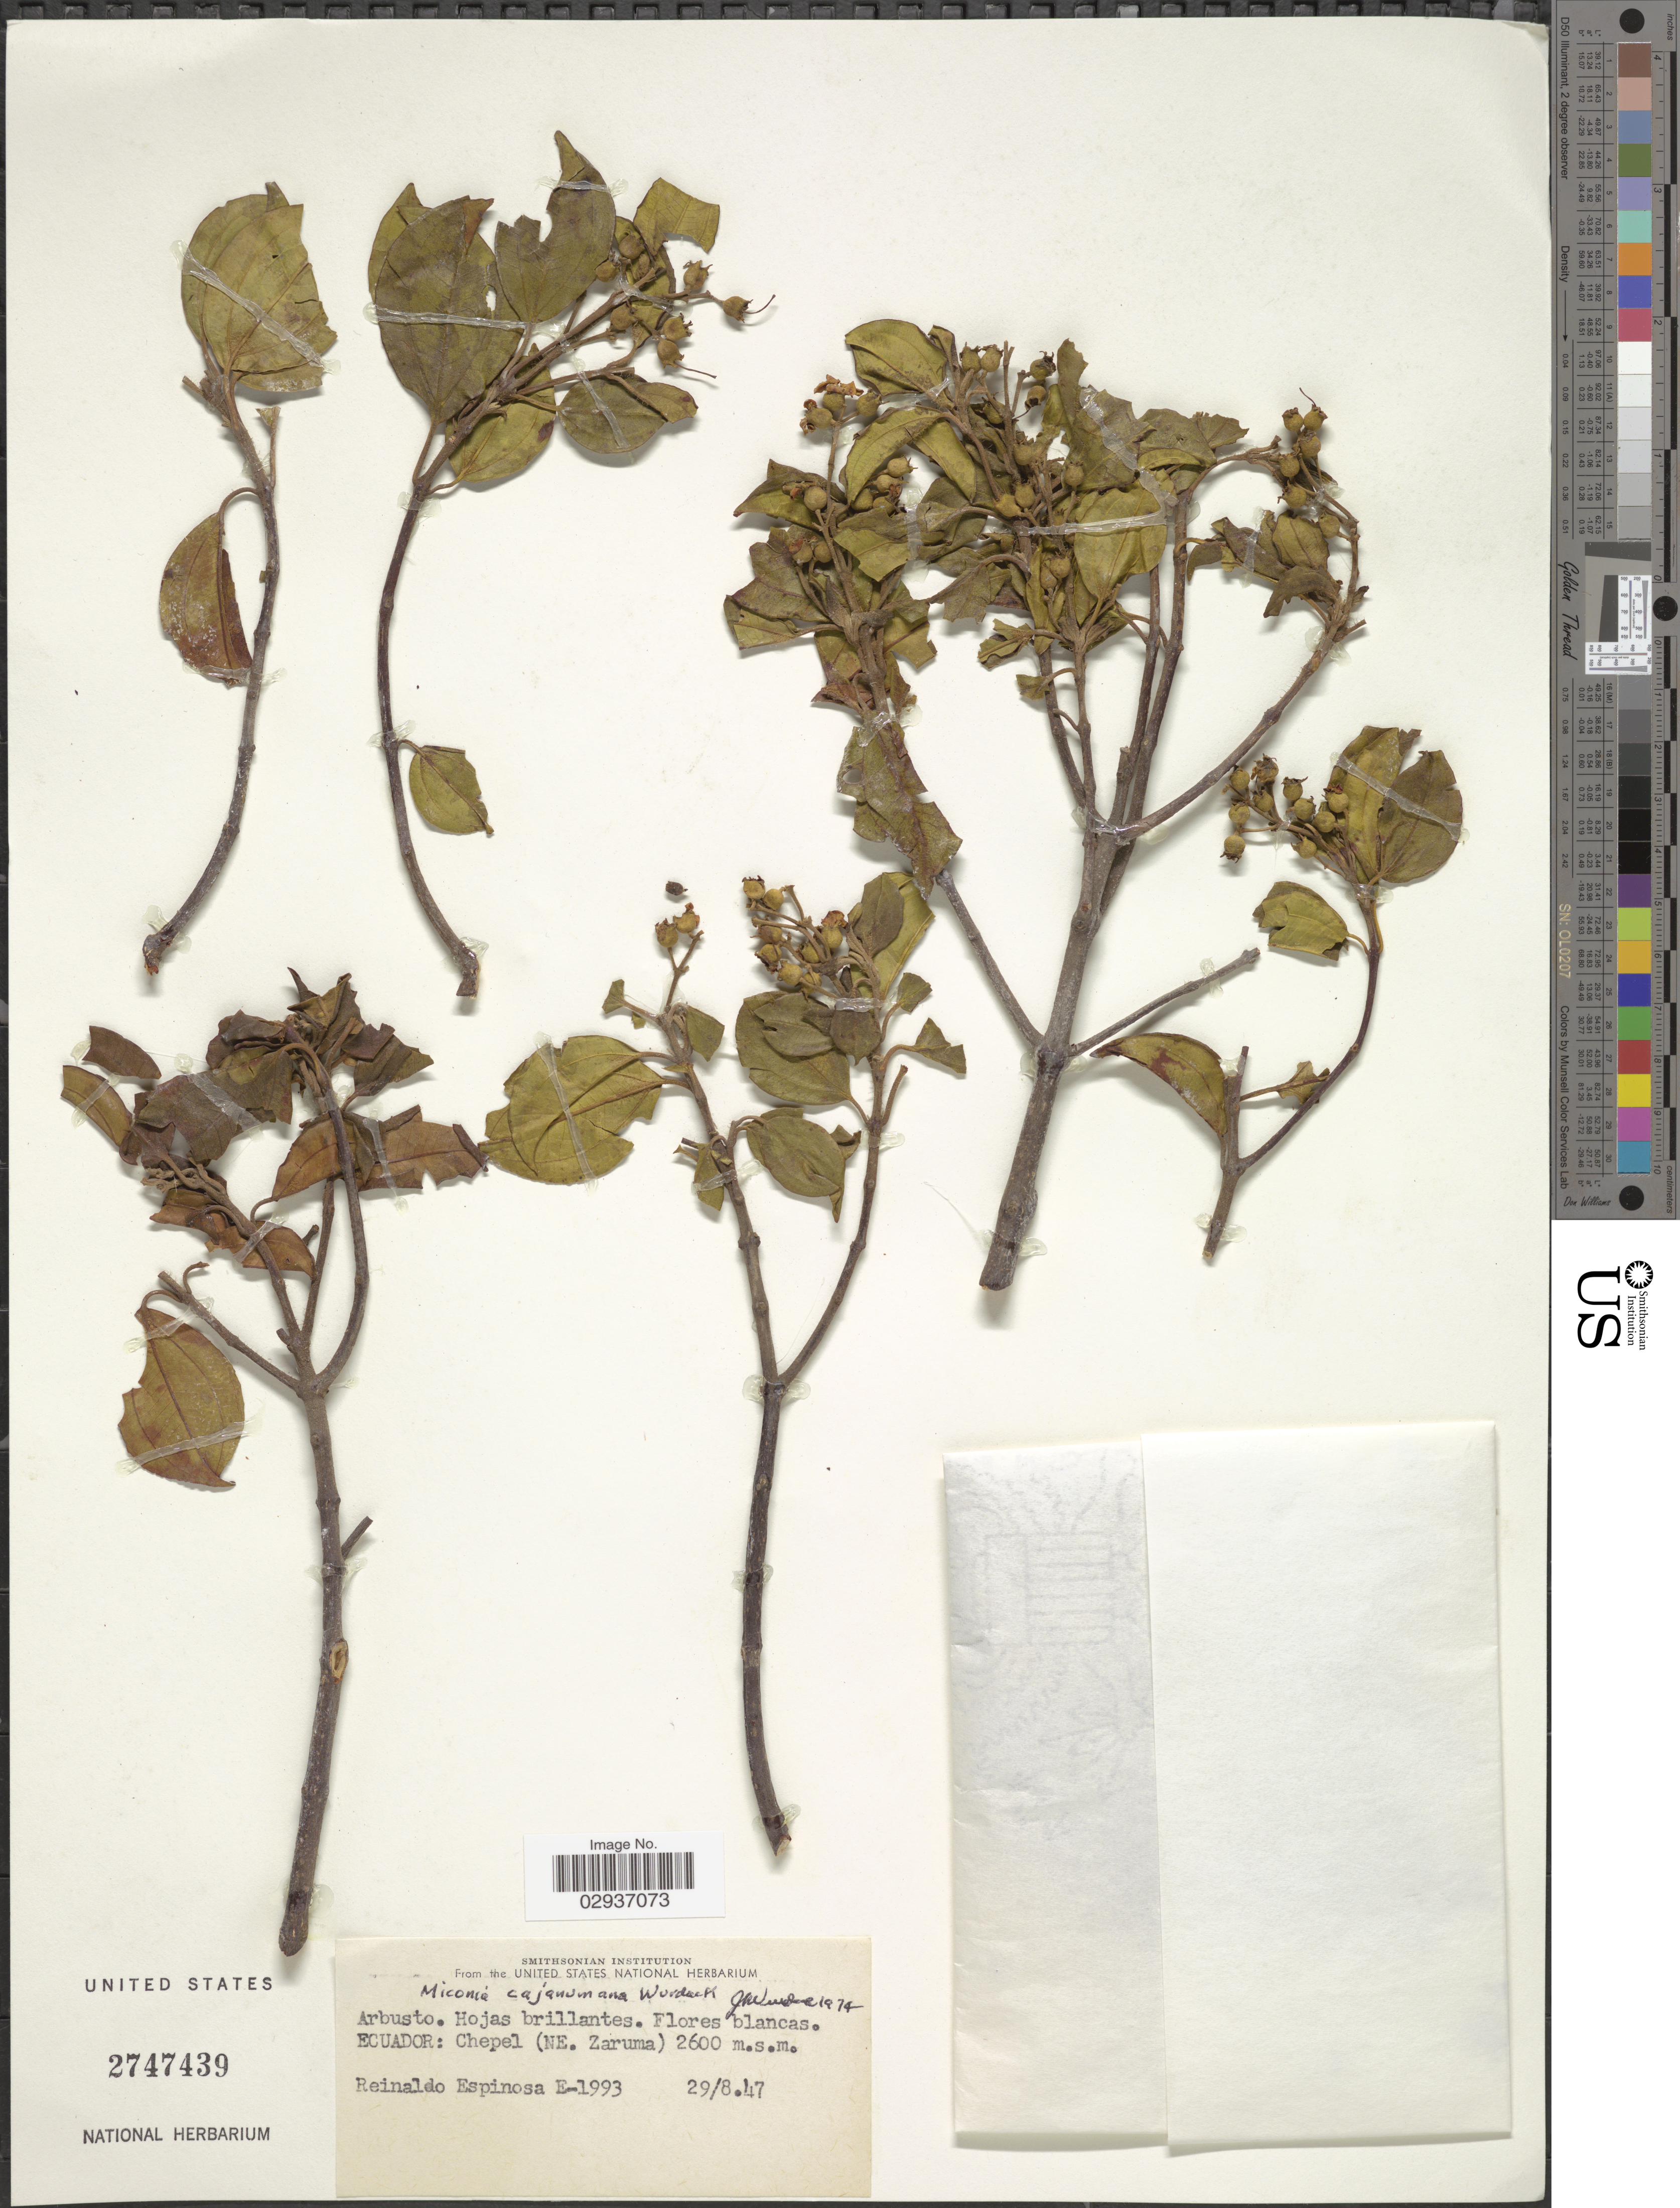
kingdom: Plantae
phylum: Tracheophyta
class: Magnoliopsida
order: Myrtales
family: Melastomataceae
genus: Miconia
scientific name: Miconia cajanumana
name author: Wurdack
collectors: R. Espinosa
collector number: E-1993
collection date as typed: Transcribed d/m/y: 29/8/47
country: Ecuador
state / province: El Oro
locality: Chepel (NE. Zaruma).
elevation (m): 2600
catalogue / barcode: US 2747439